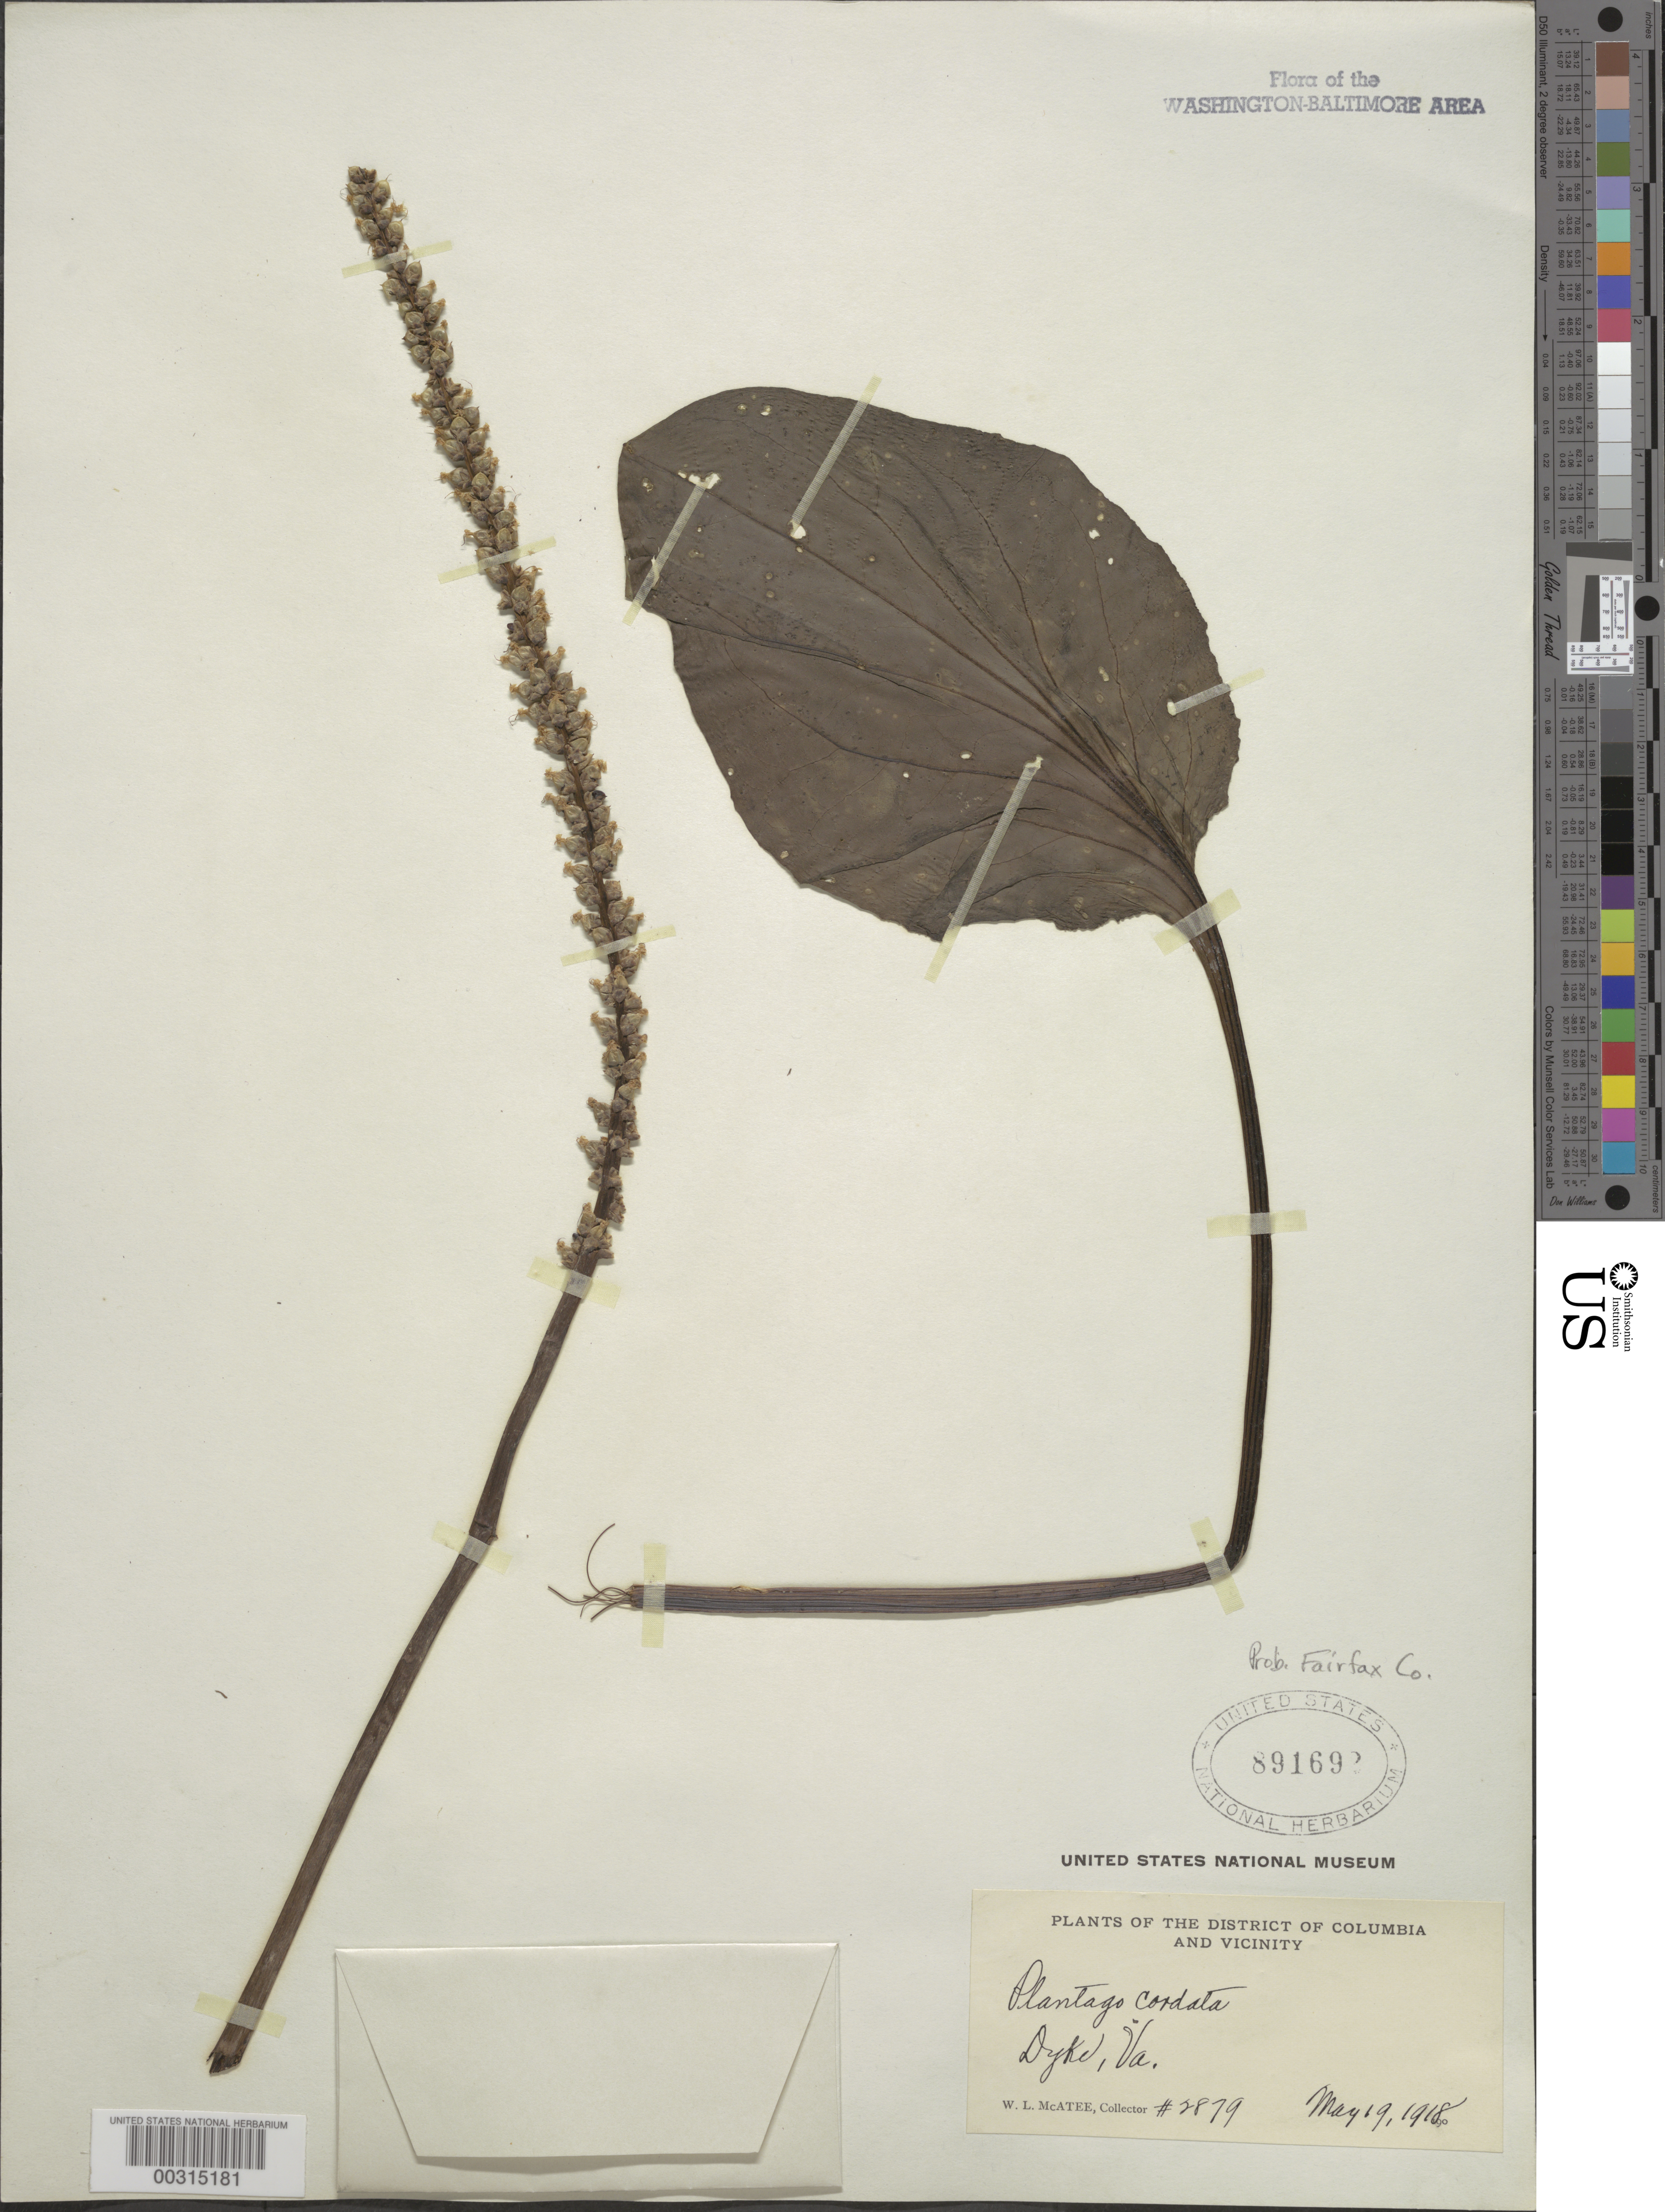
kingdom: Plantae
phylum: Tracheophyta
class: Magnoliopsida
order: Lamiales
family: Plantaginaceae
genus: Plantago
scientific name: Plantago cordata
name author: Lam.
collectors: W. McAtee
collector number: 2879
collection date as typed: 19 May 1918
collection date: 1918-05-19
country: United States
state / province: Virginia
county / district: Fairfax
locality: Dyke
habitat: In water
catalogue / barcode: US 891692